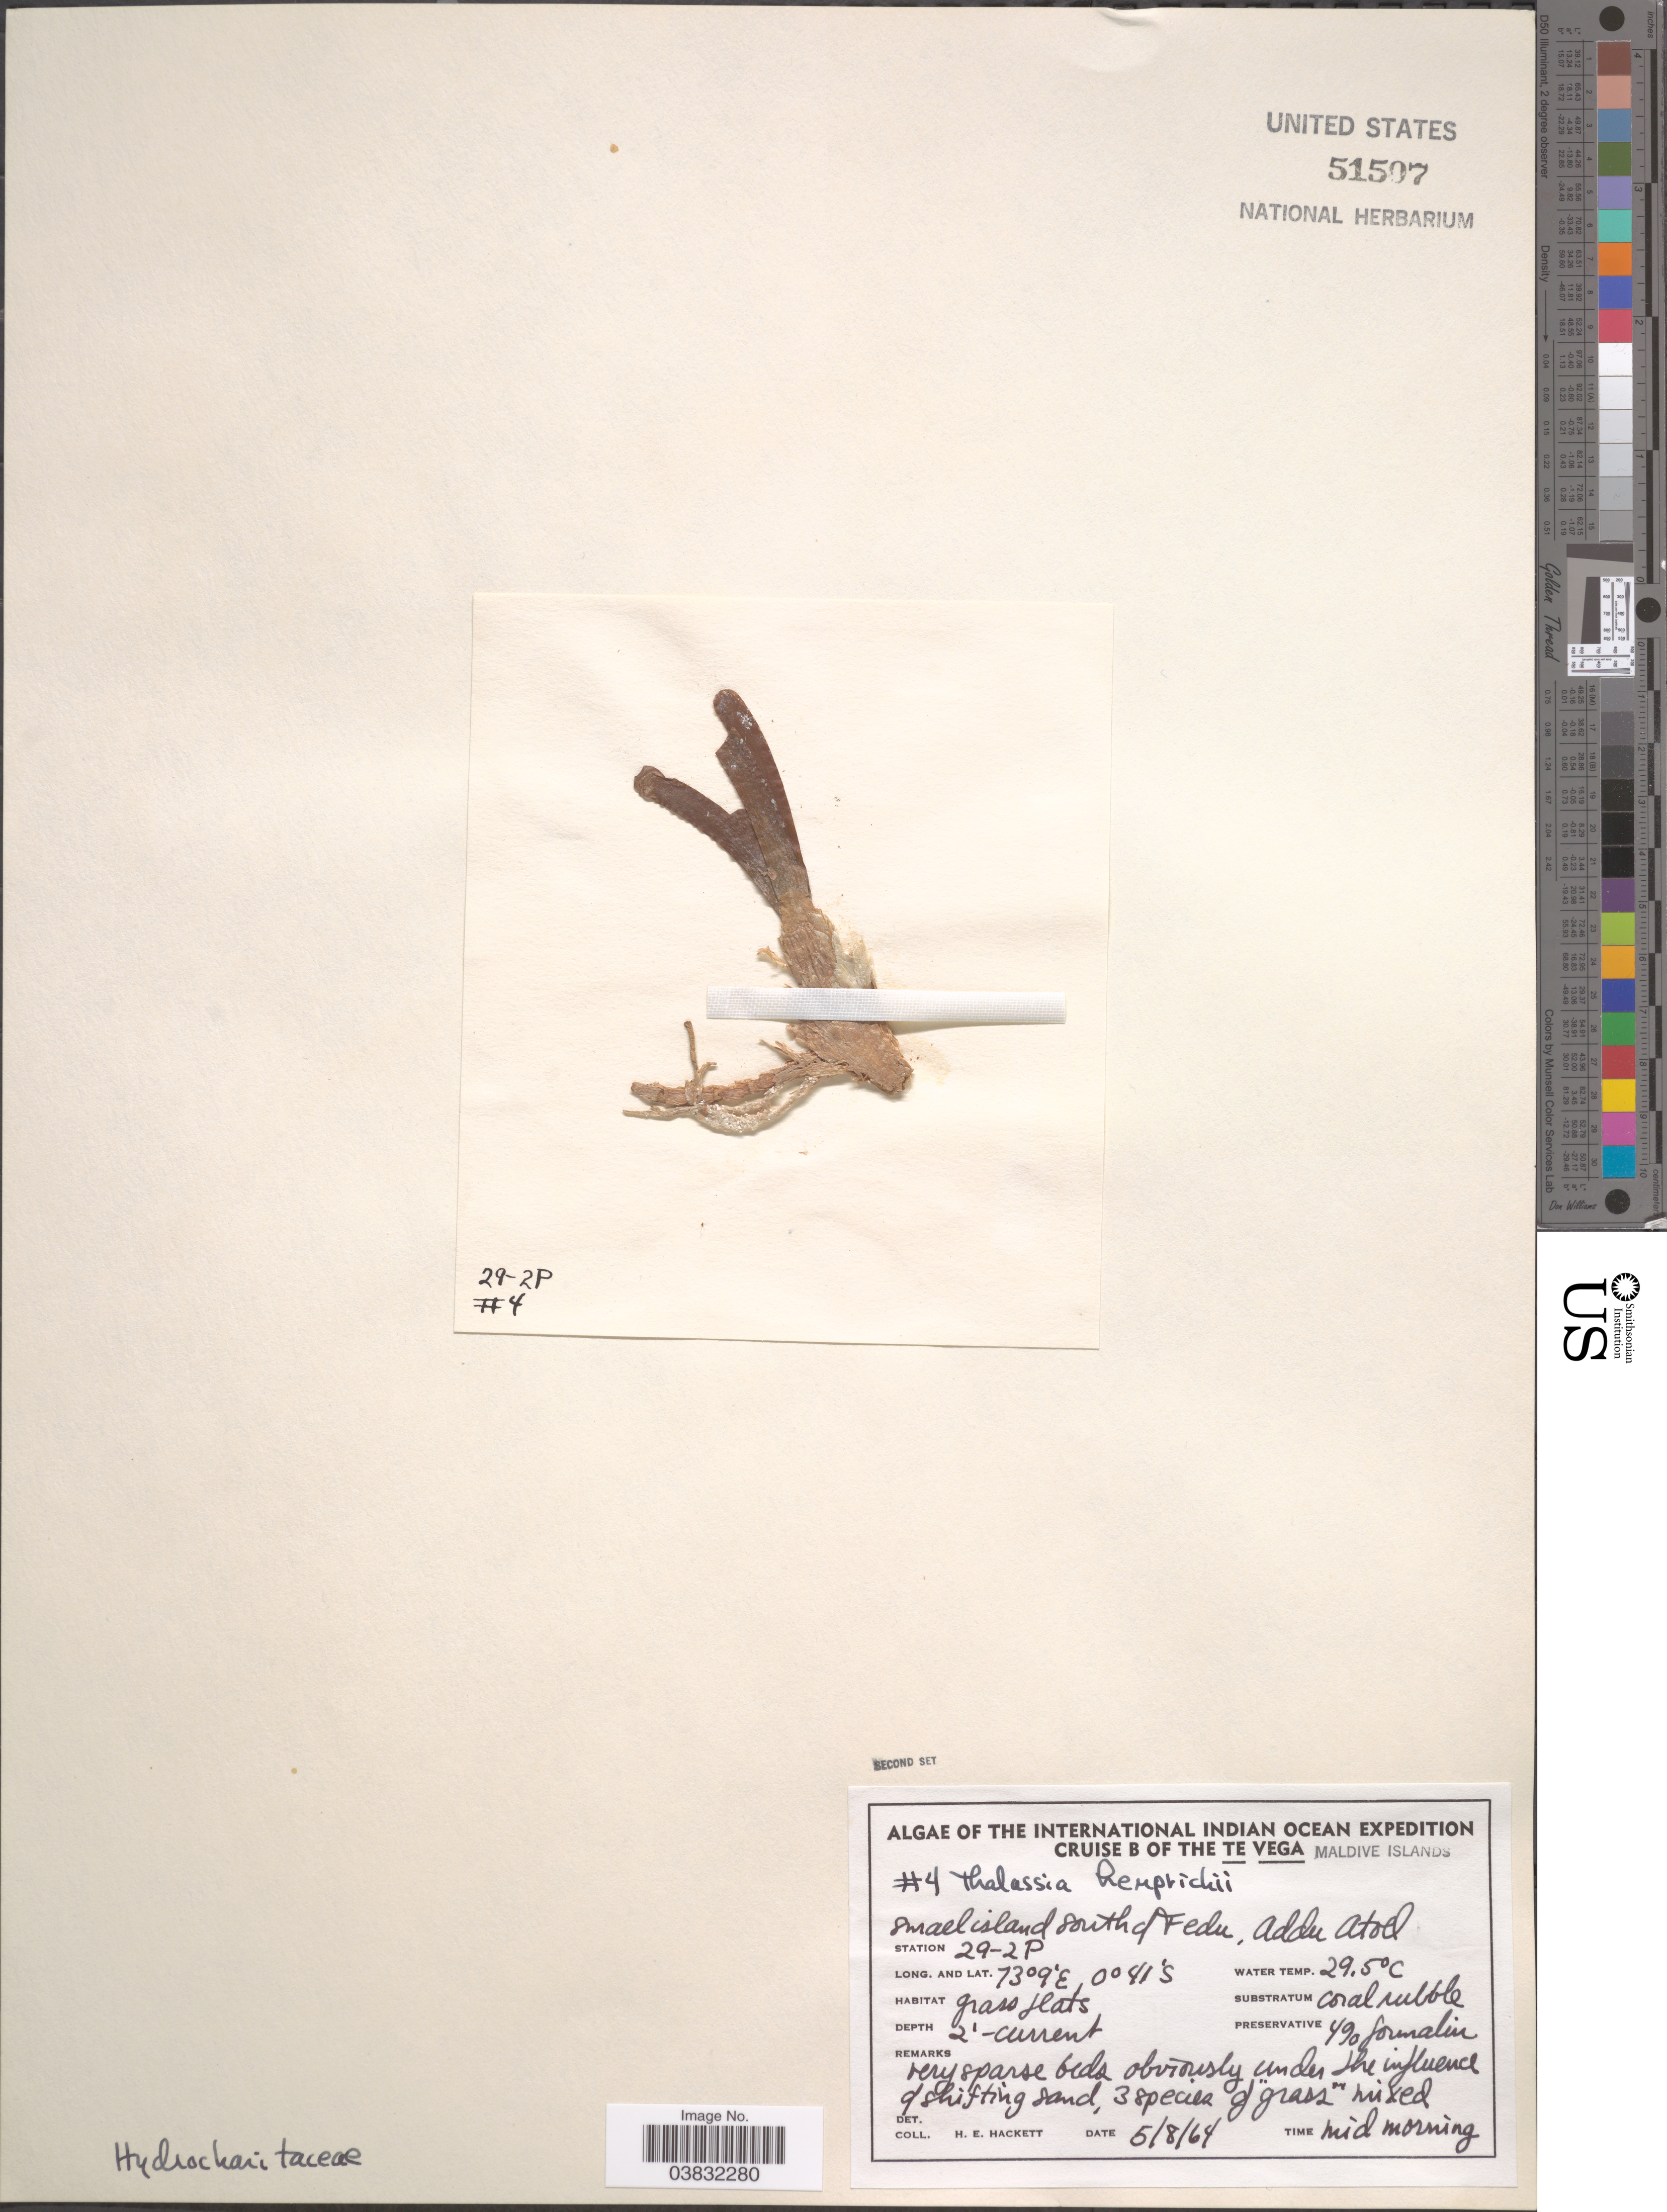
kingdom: Plantae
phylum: Tracheophyta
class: Liliopsida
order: Alismatales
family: Hydrocharitaceae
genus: Thalassia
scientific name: Thalassia hemprichii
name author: Asch.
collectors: H. E. Hackett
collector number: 4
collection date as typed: Transcribed d/m/y: 5/8/64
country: Maldive Islands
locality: International Indian Ocean. Cruise B of the Te Vega Maldive Islands. Small island South of Fedu, Addu Atoll. Station 29-2P.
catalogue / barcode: US 51507